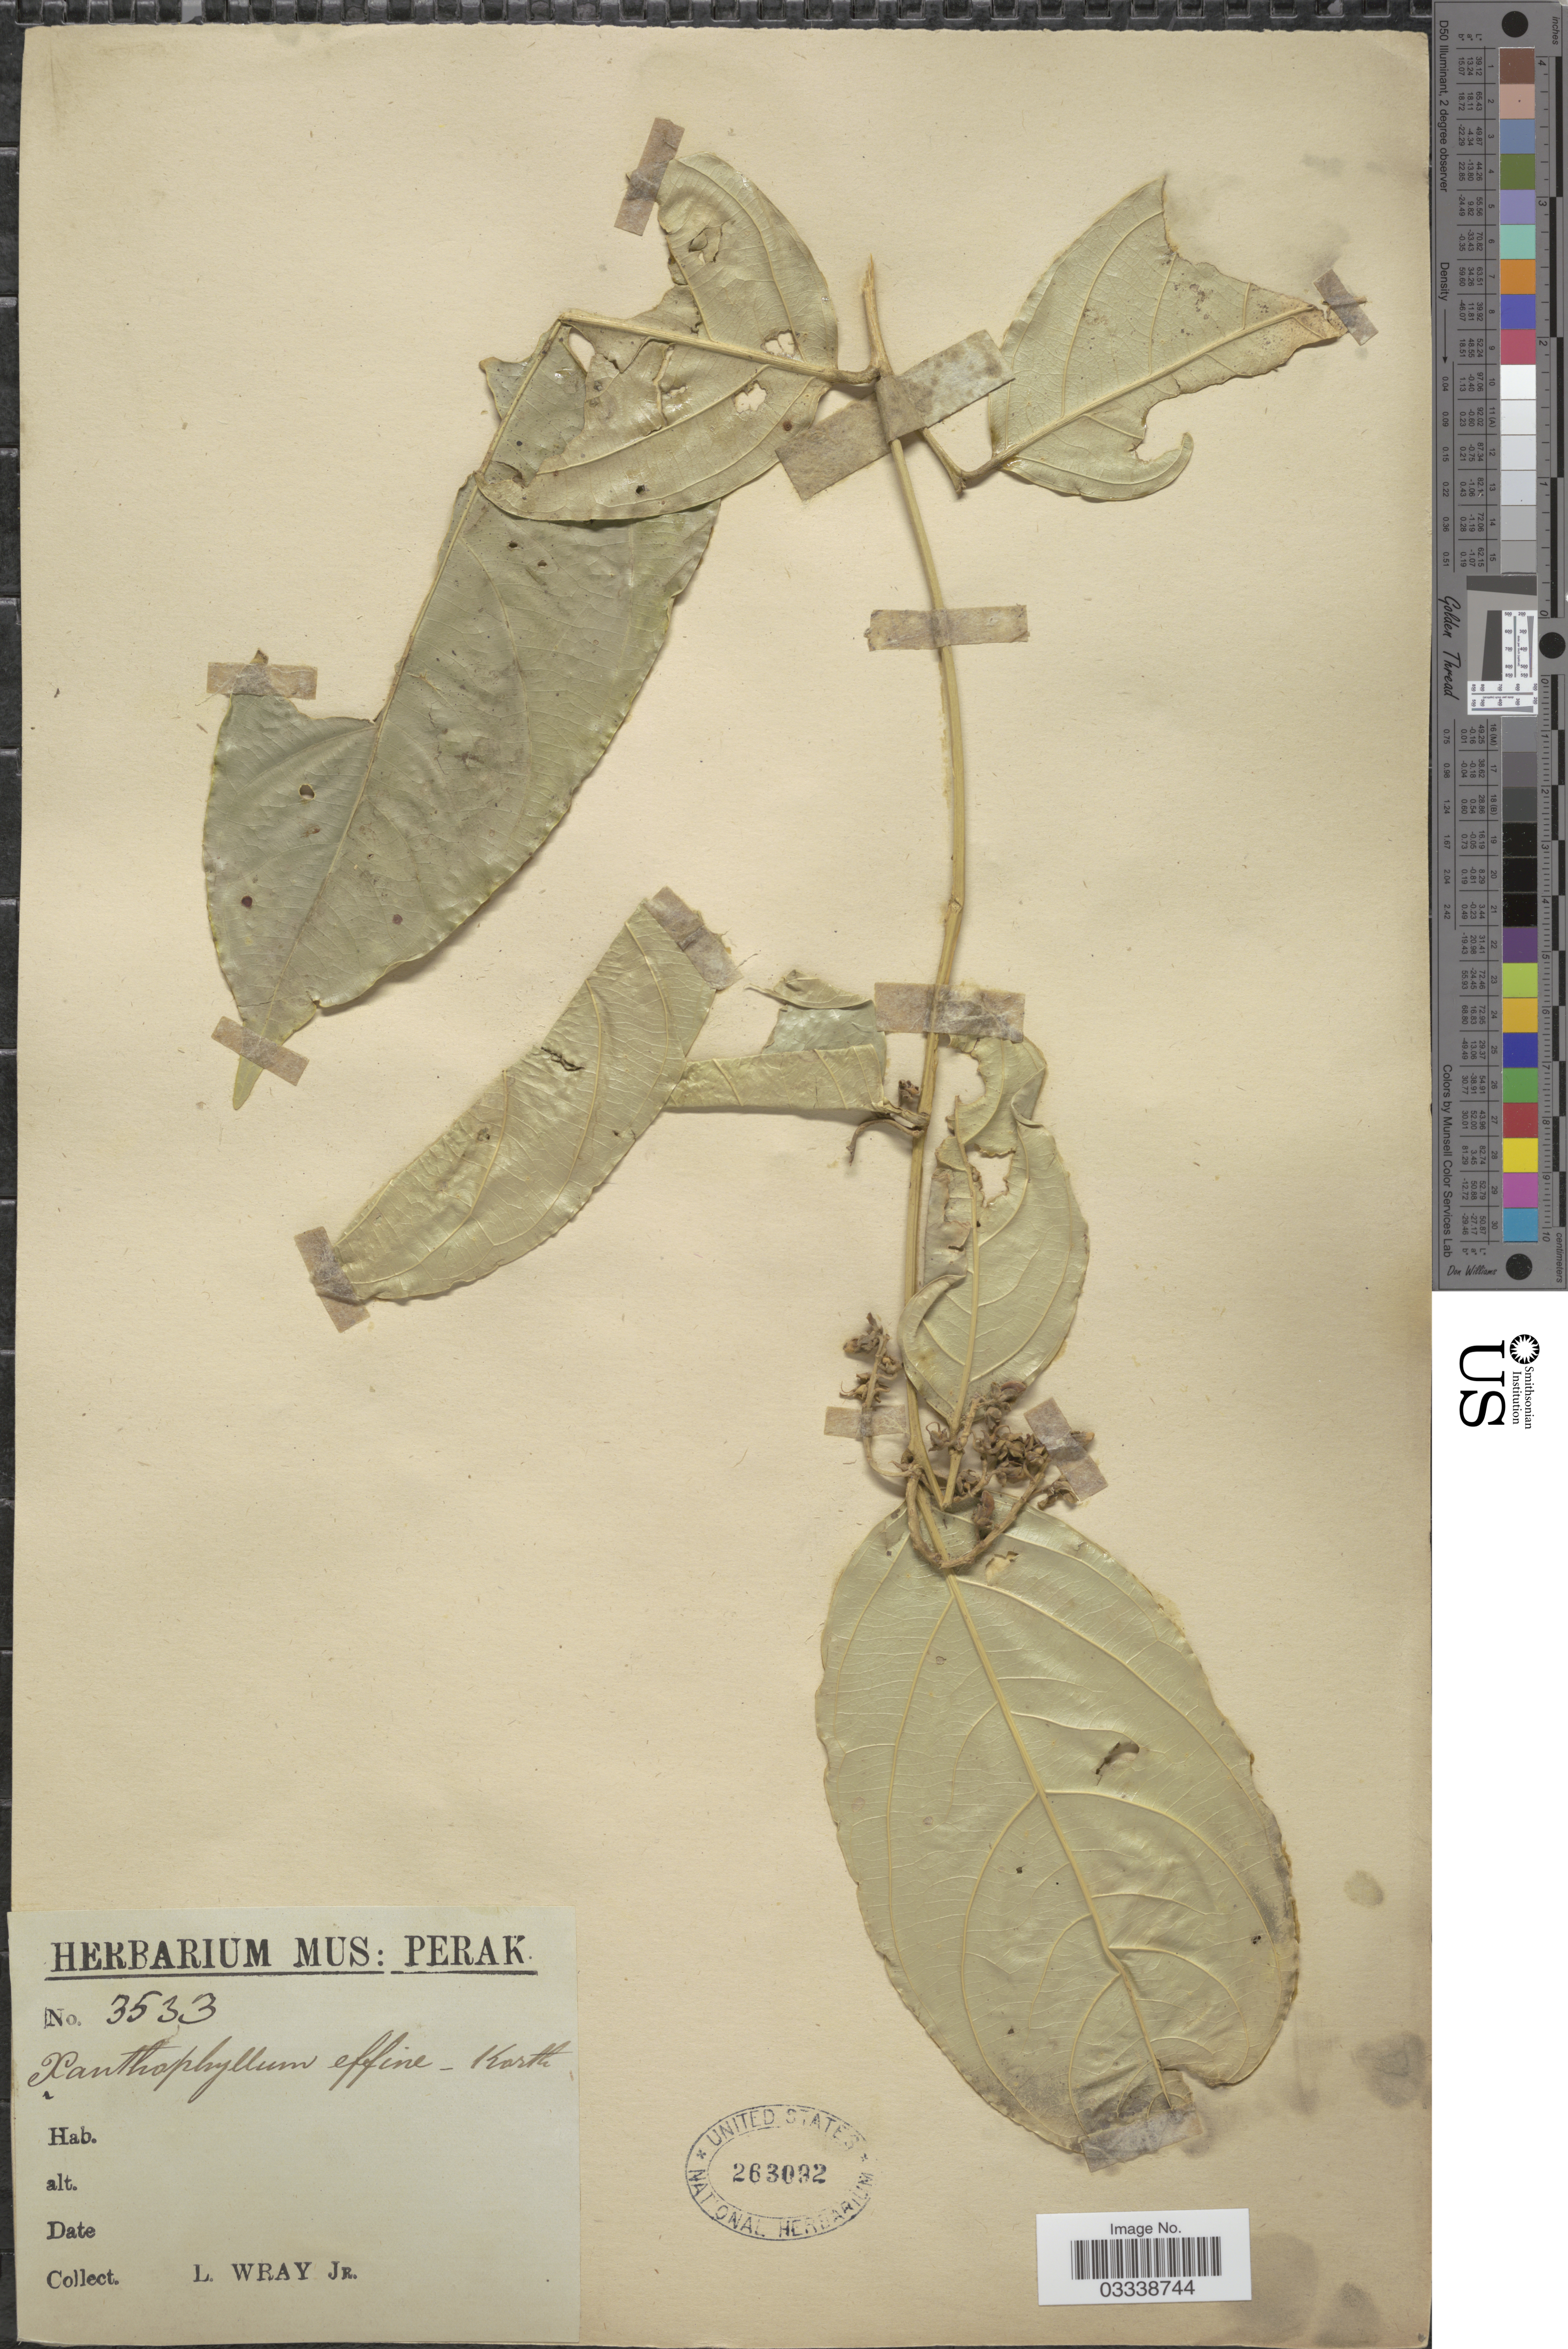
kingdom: Plantae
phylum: Tracheophyta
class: Magnoliopsida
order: Fabales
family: Polygalaceae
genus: Xanthophyllum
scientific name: Xanthophyllum affine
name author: Korth. ex Miq.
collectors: L. Wray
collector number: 3533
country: Malaysia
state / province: Perak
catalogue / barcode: US 263092